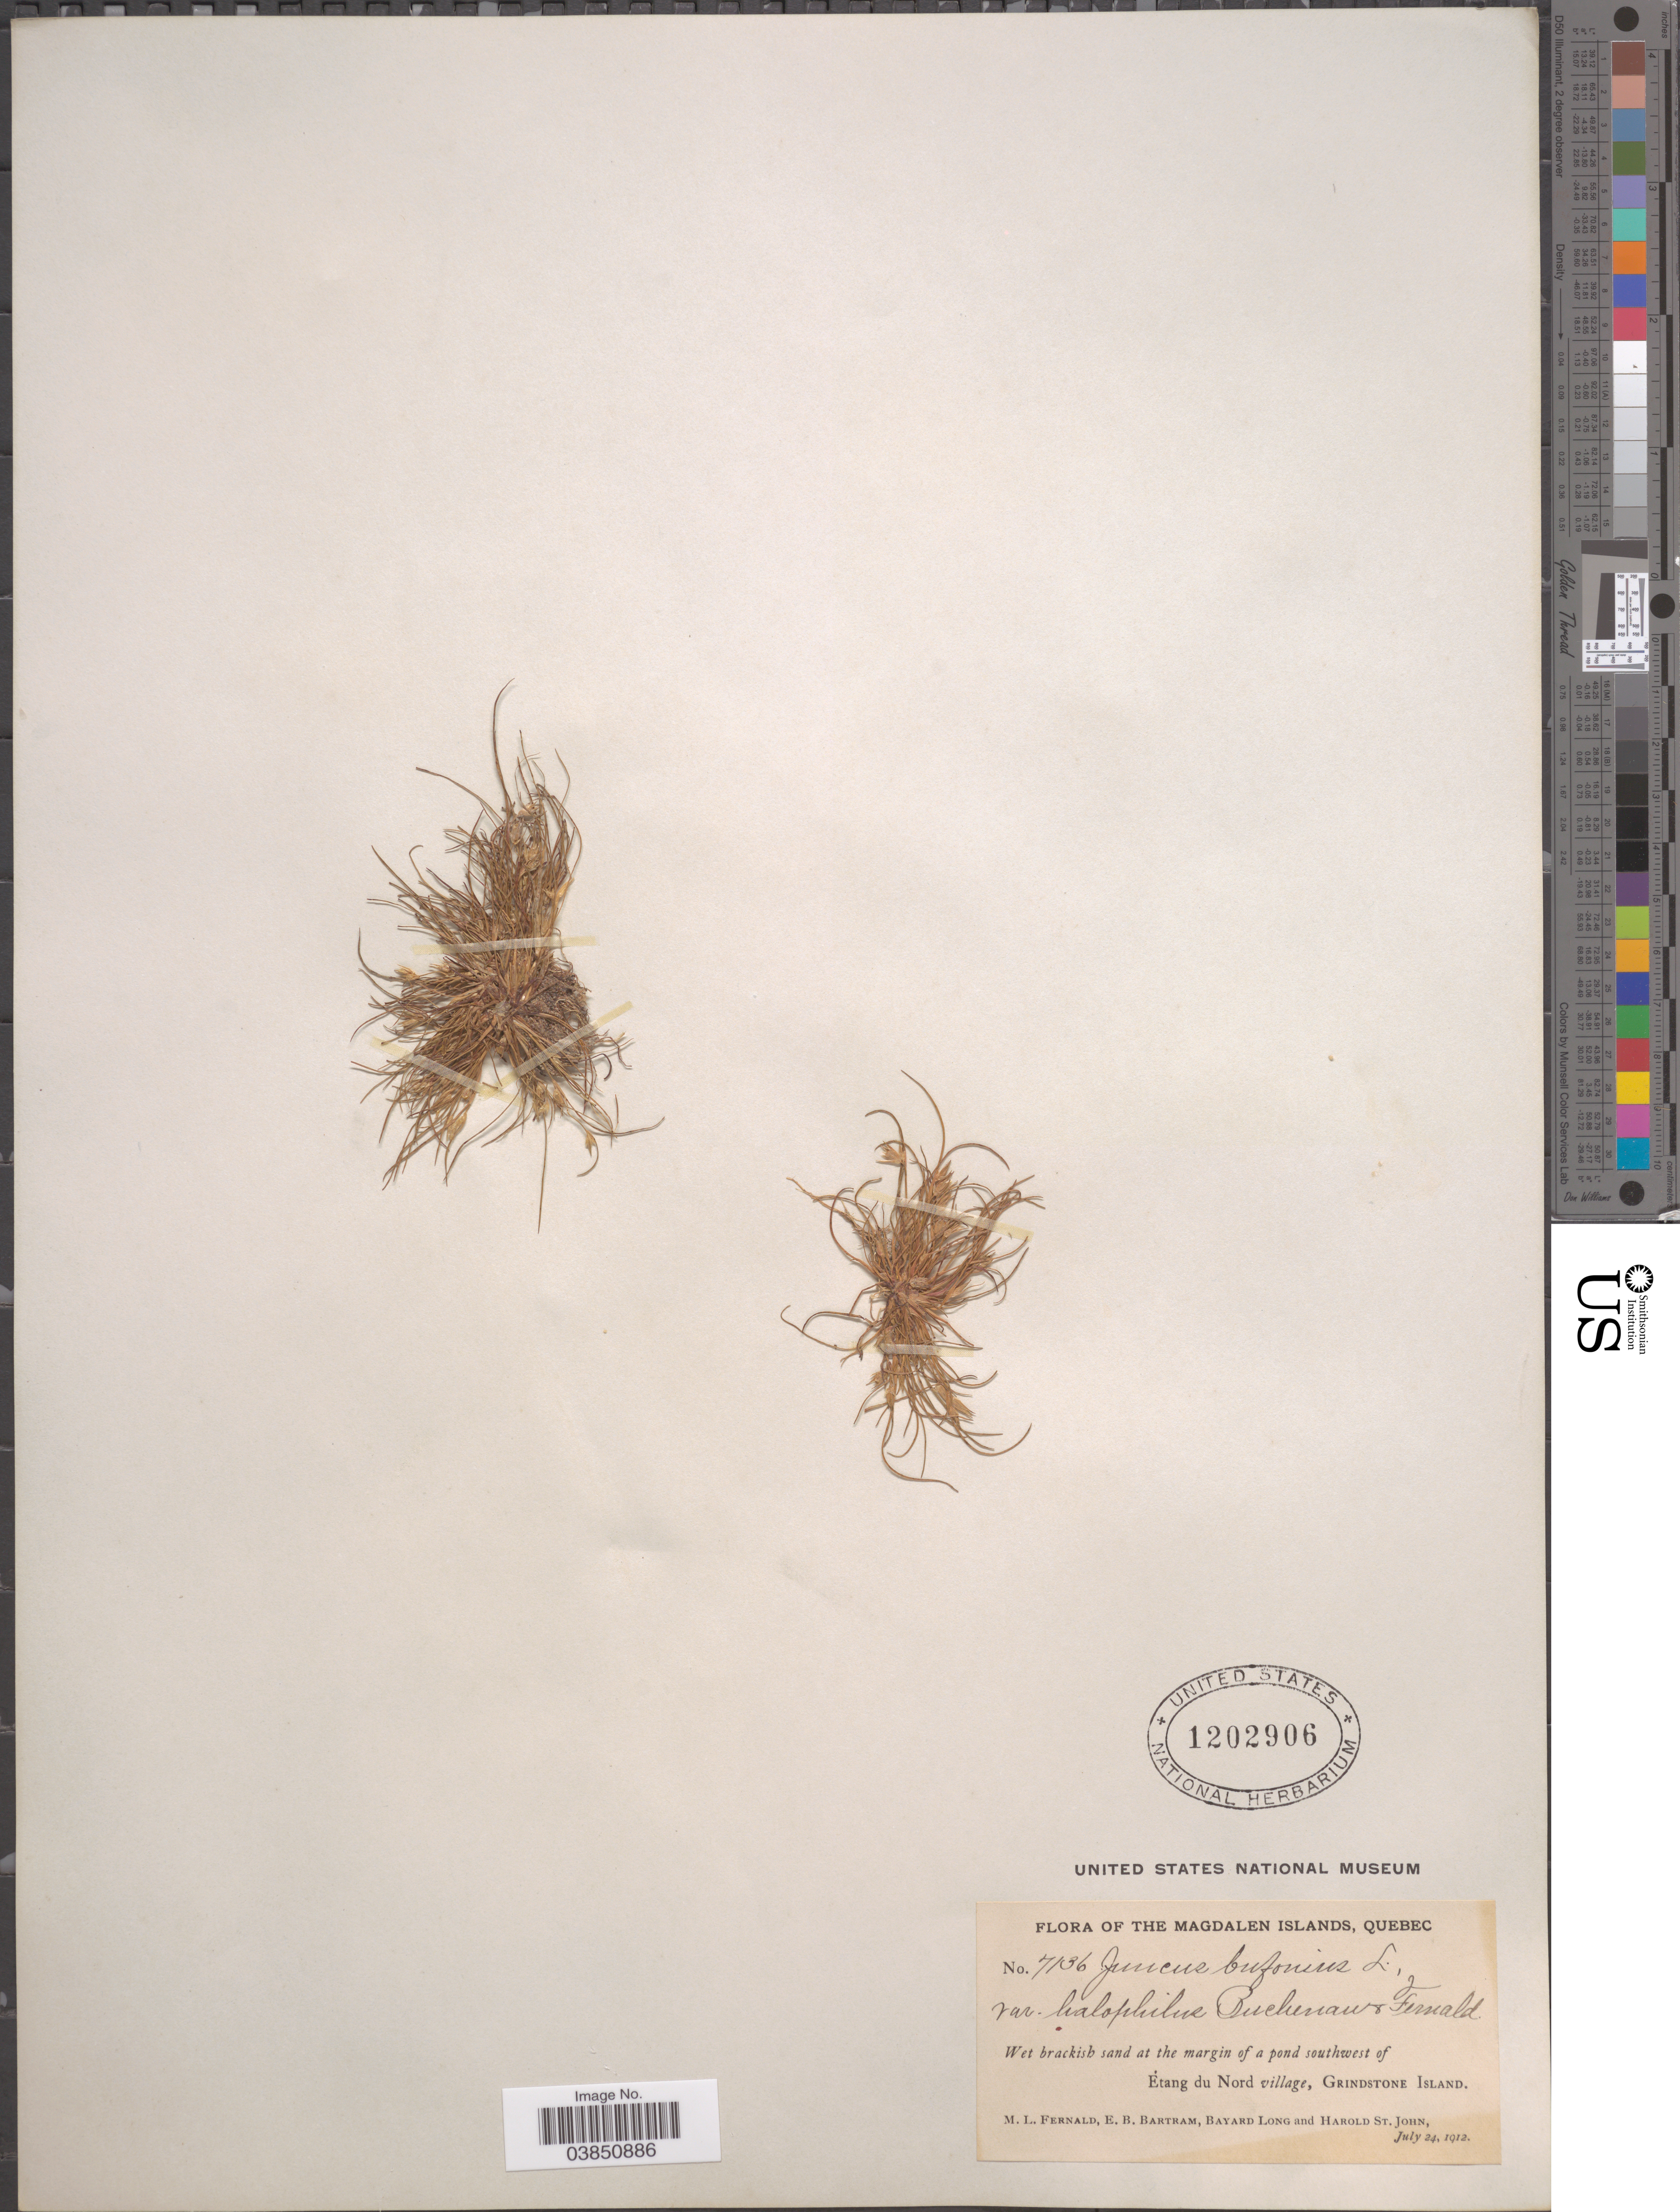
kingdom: Plantae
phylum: Tracheophyta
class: Liliopsida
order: Poales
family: Juncaceae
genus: Juncus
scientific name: Juncus bufonius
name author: L.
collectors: M. L. Fernald, E. B. Bartram, B. Long & H. St. John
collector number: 7136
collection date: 1912-07-24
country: Canada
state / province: Quebec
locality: The Magdalen Islands. Southwest of Etang du Nord village, Grindstone Island.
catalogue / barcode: US 1202906